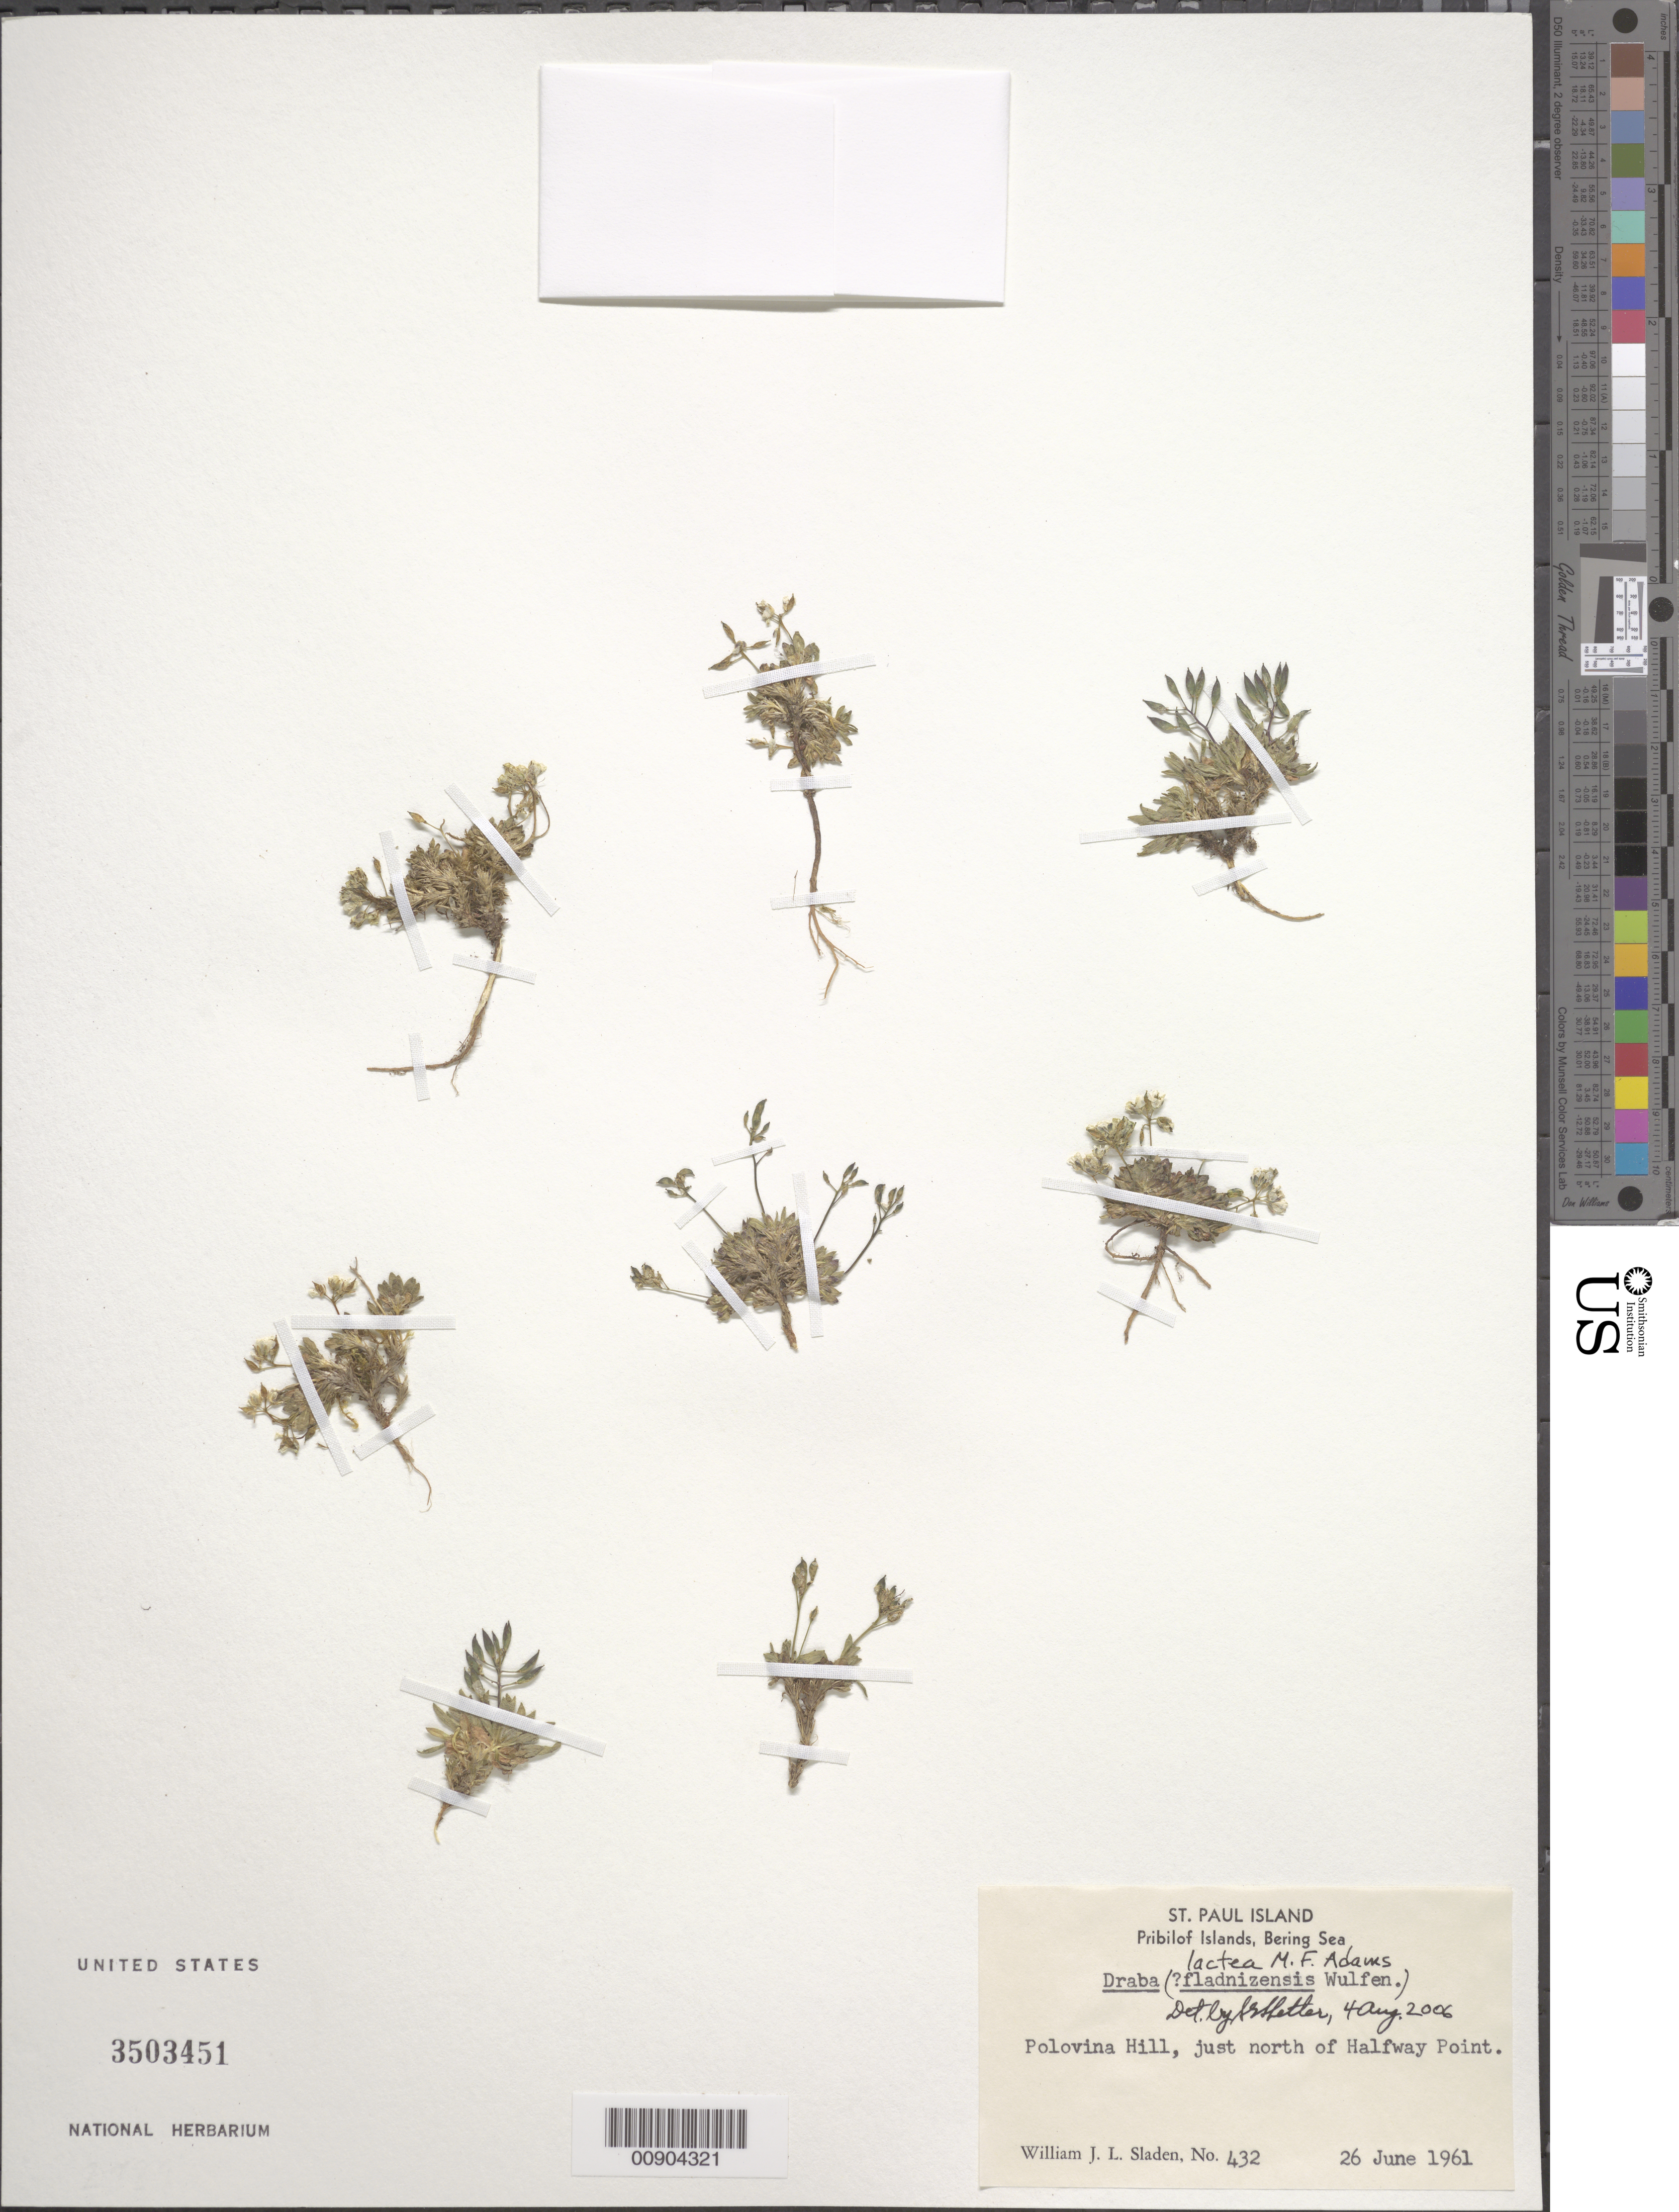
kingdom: Plantae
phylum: Tracheophyta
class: Magnoliopsida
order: Brassicales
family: Brassicaceae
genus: Draba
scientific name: Draba lactea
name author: Adams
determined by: Shetler, Stanwyn G., (US), NMNH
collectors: W. Sladen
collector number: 432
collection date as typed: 26 Jun 1961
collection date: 1961-06-26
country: United States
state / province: Alaska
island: St. Paul Island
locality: Polovina Hill, just north of Halfway Point., Bering Sea, Pribilof Islands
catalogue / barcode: US 3503451